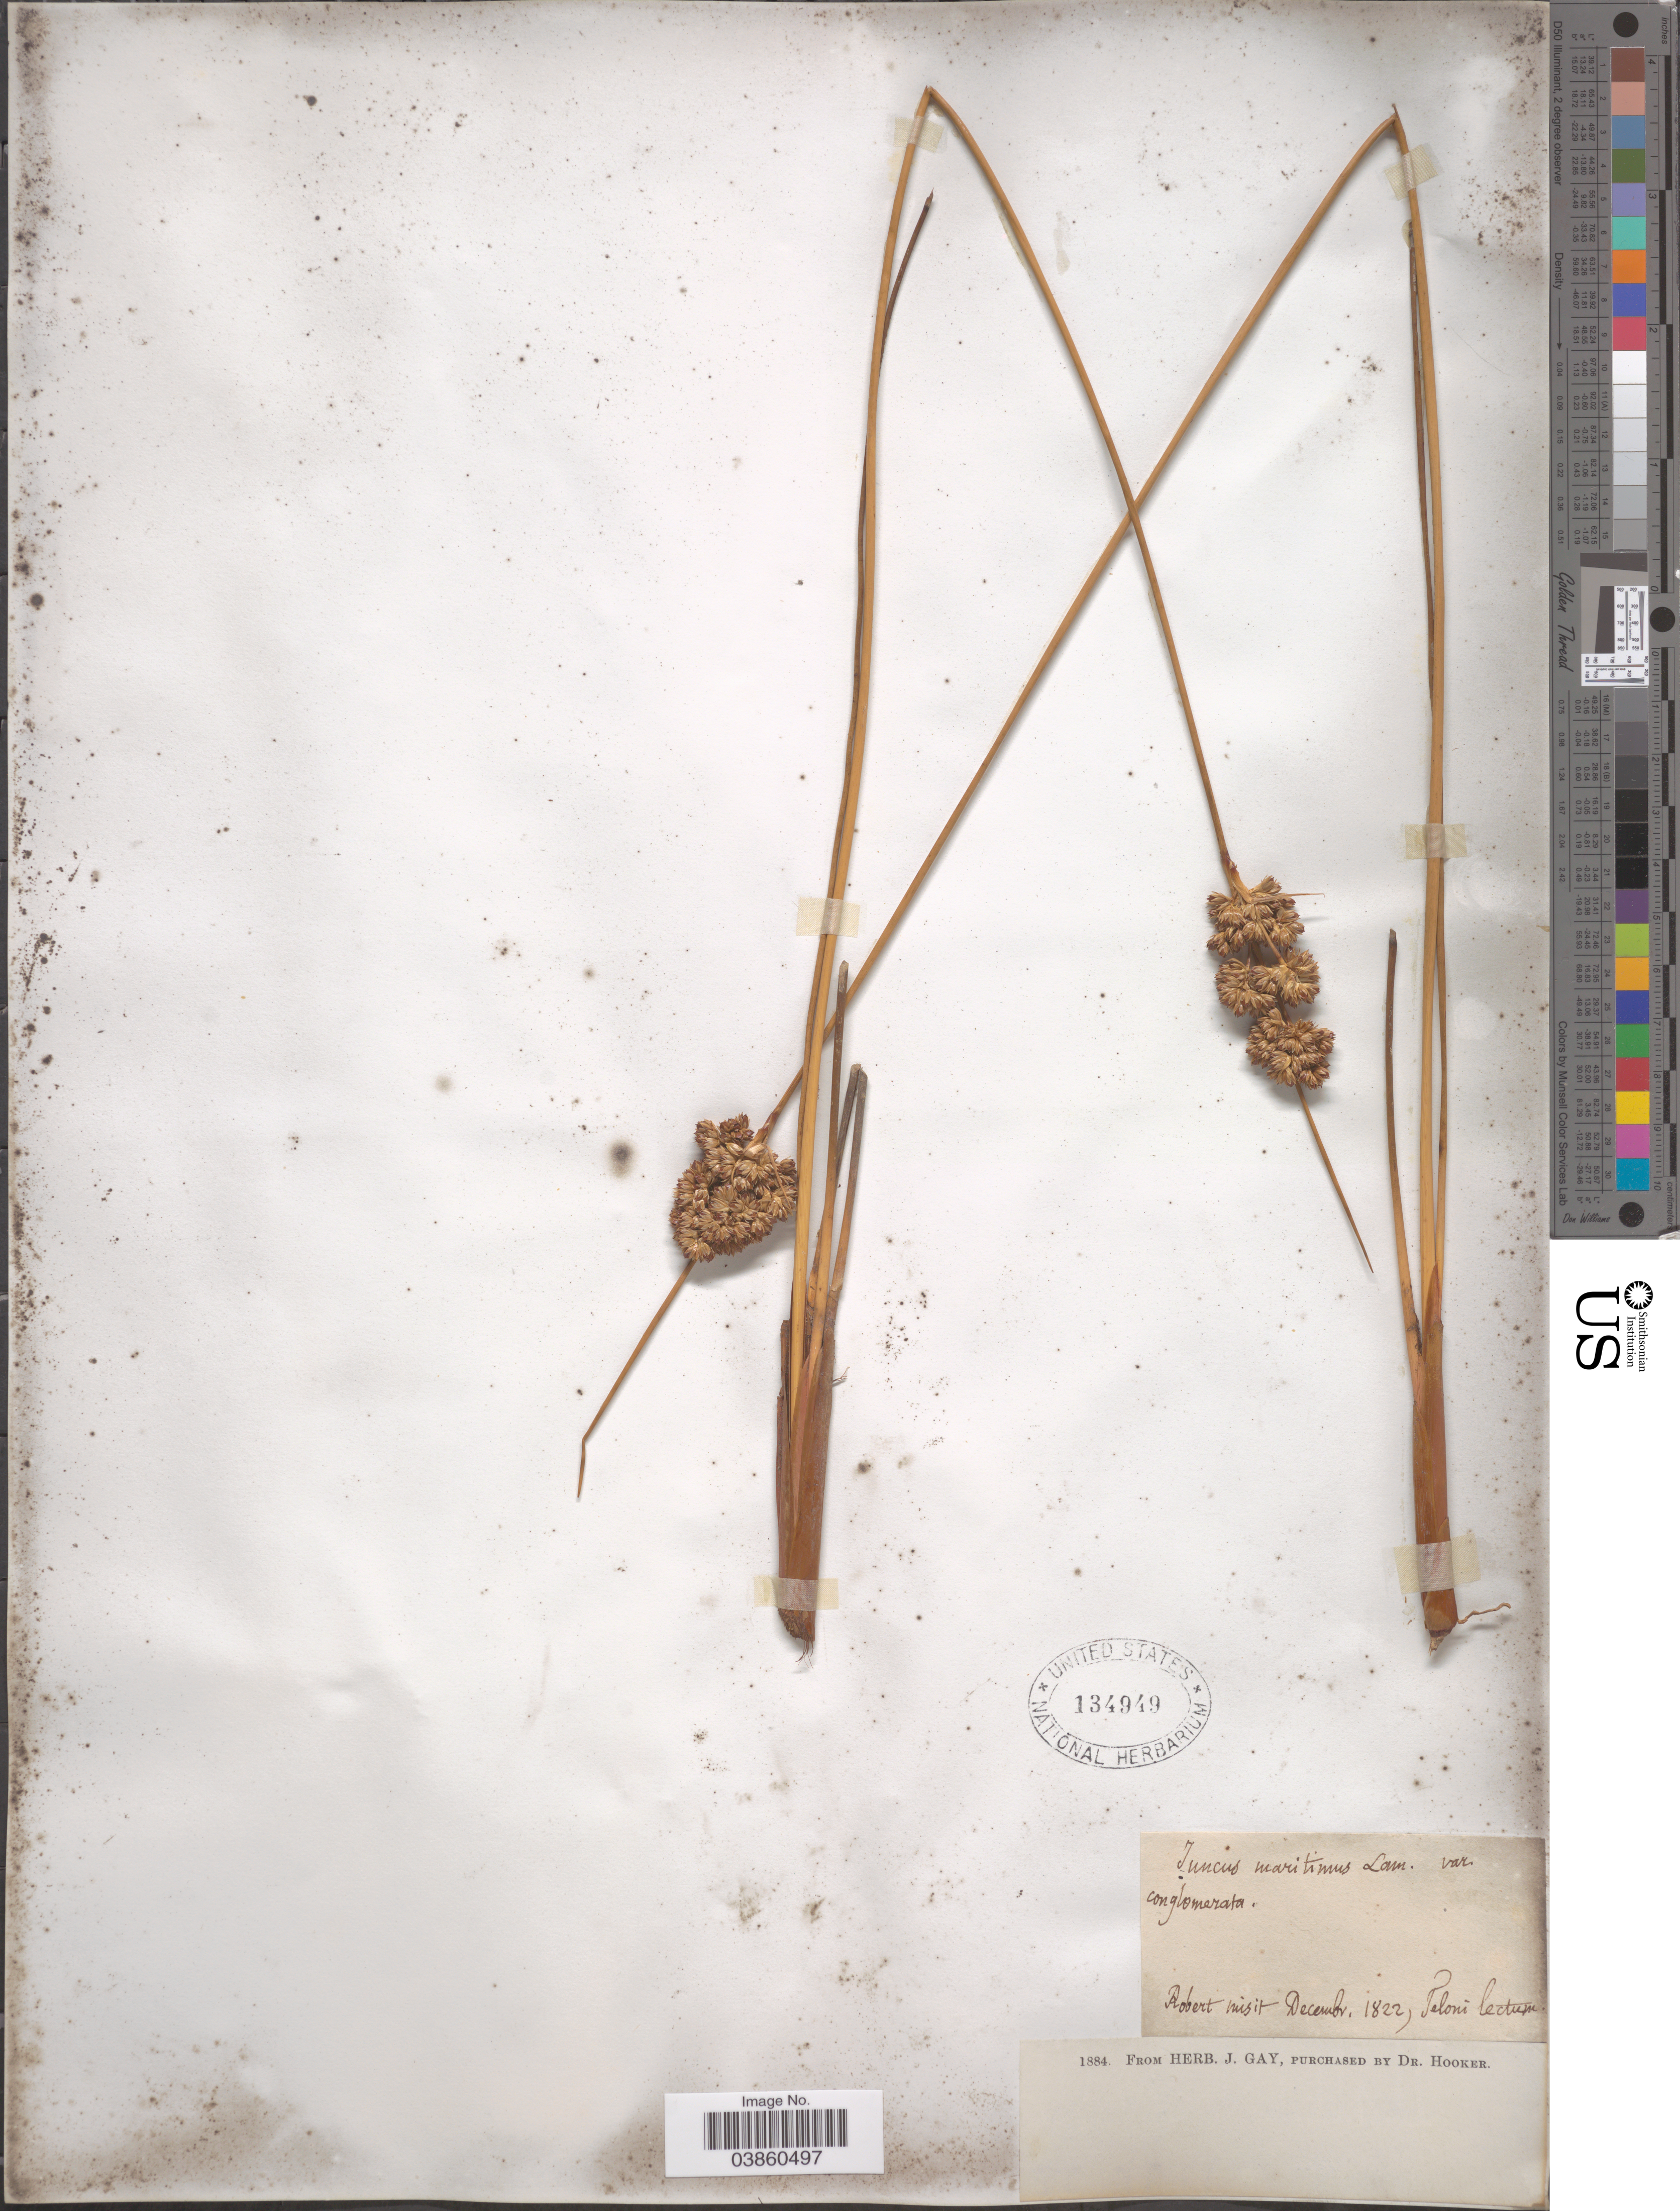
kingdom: Plantae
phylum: Tracheophyta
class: Liliopsida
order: Poales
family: Juncaceae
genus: Juncus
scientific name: Juncus maritimus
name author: Lam.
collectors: -. Robert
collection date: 1822-12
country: Italy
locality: Teloni lectum.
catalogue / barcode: US 134949